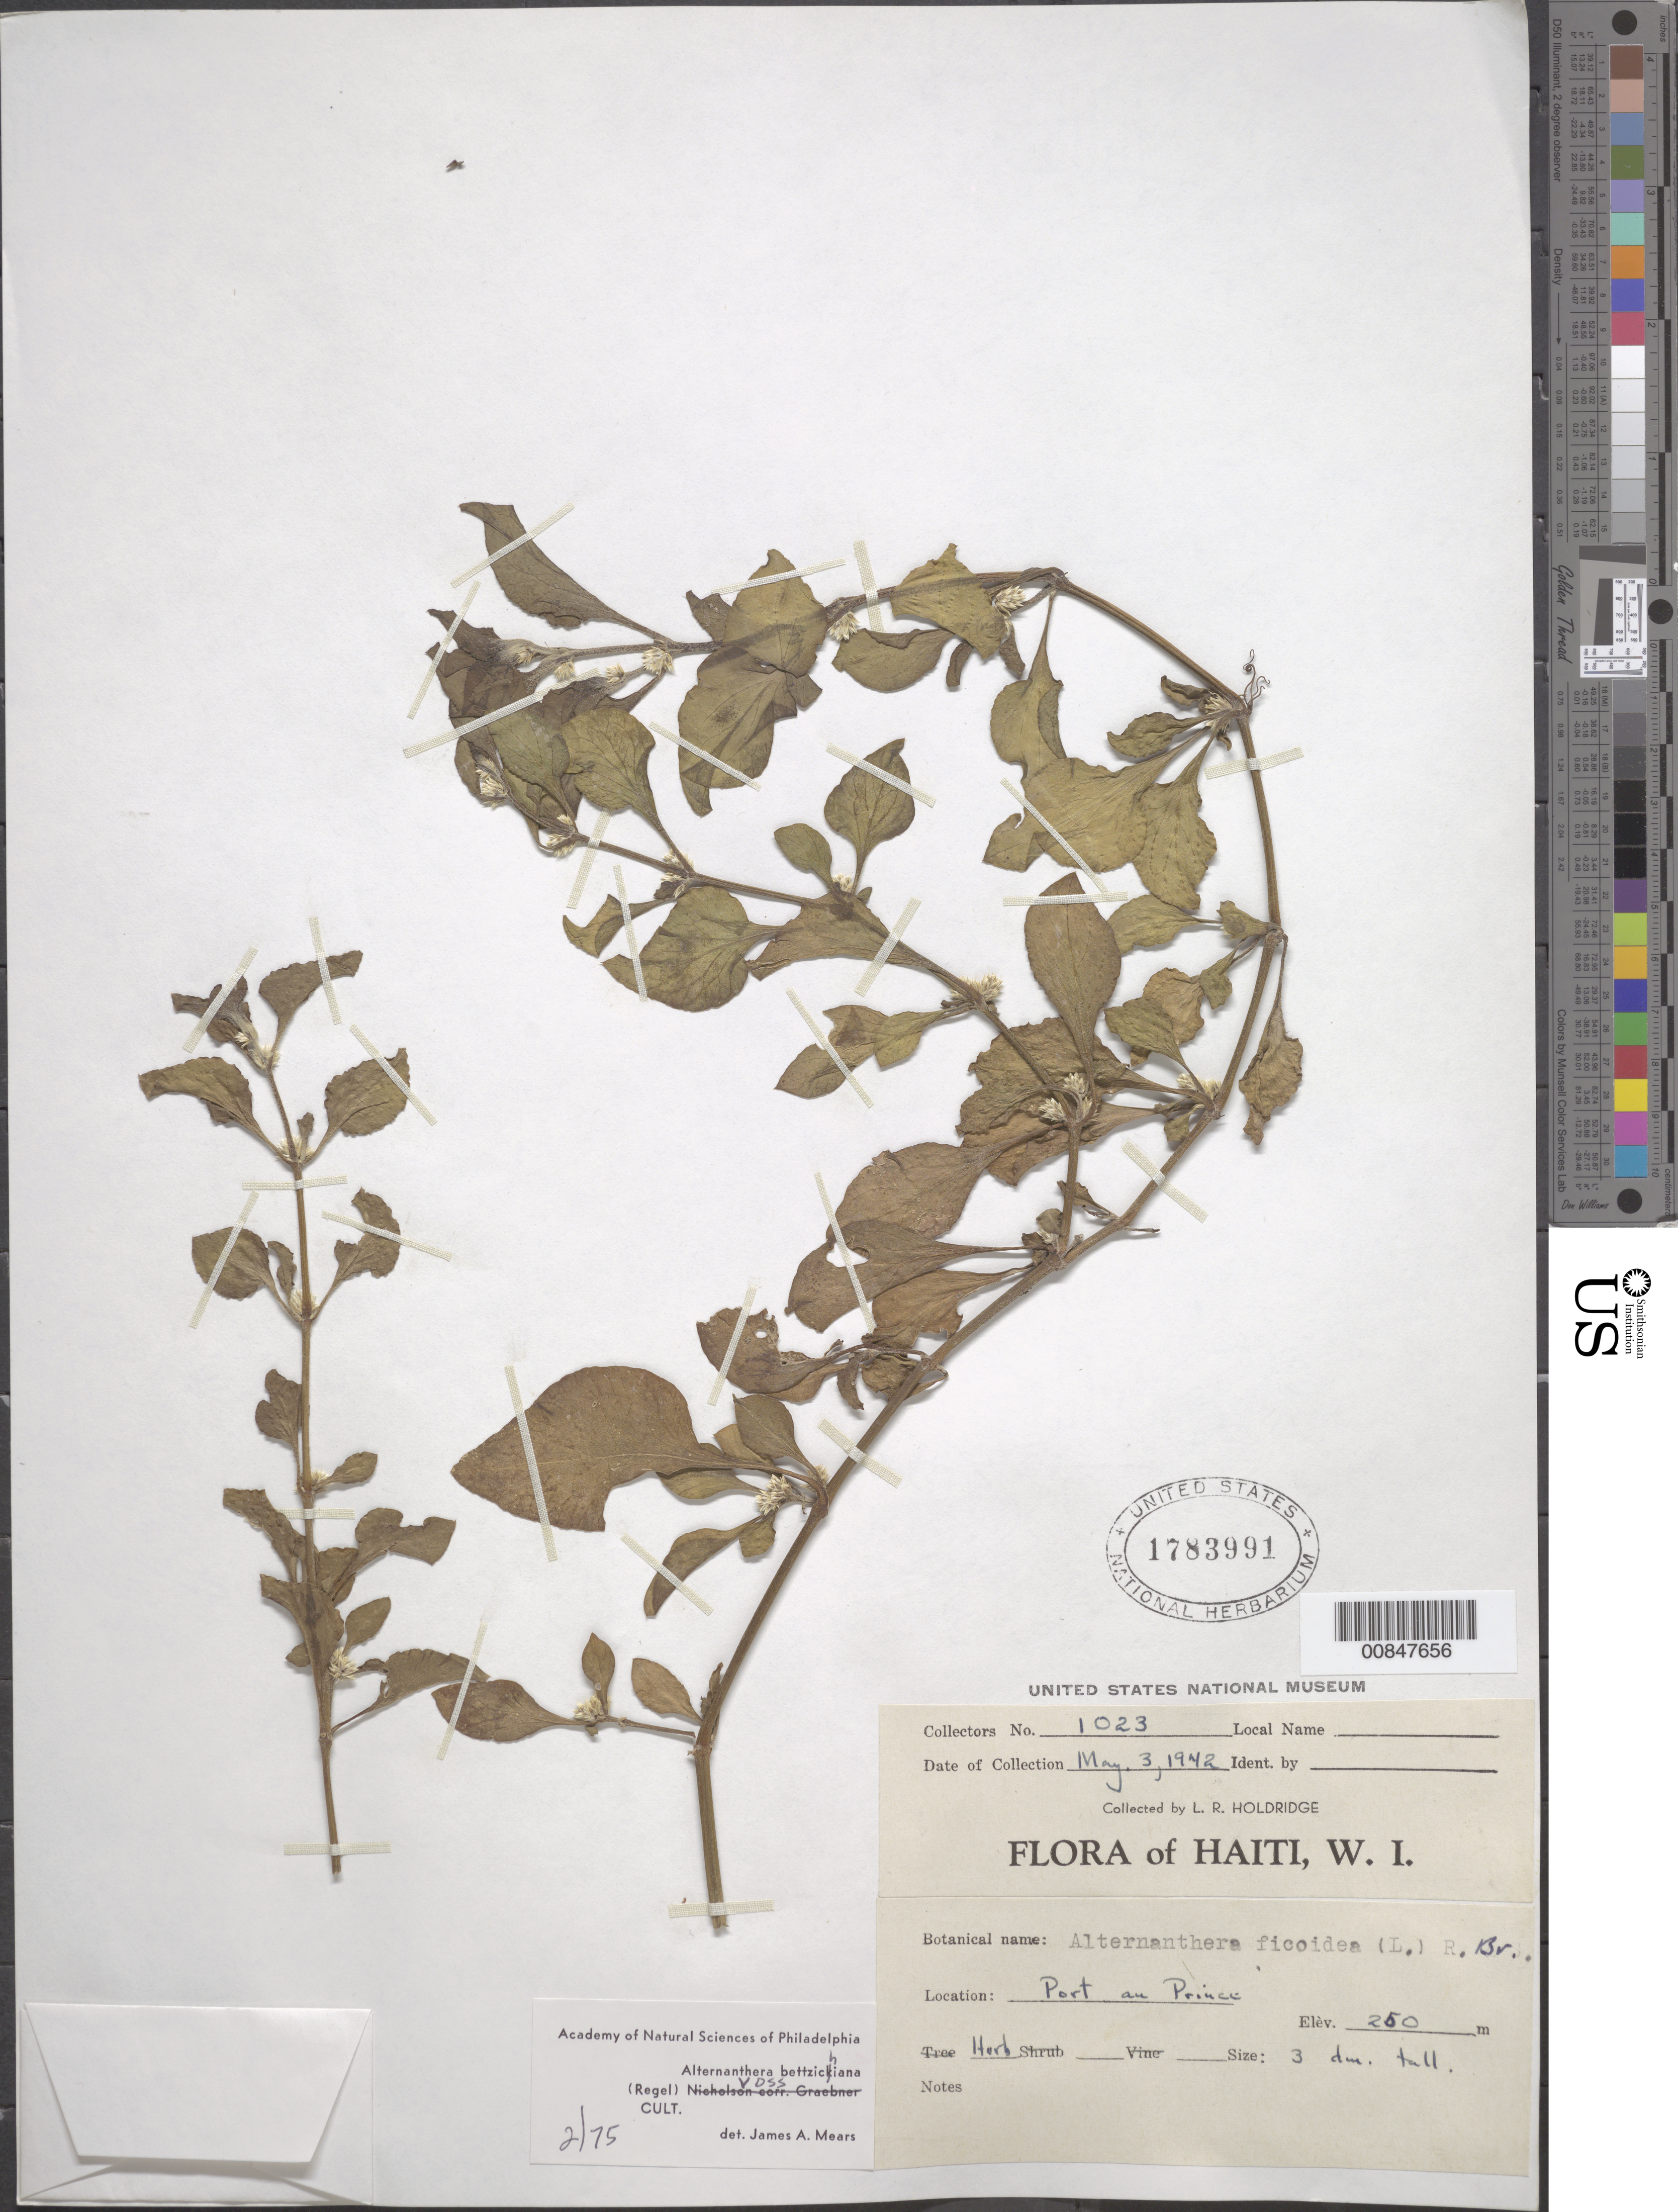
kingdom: Plantae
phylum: Tracheophyta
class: Magnoliopsida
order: Caryophyllales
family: Amaranthaceae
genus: Alternanthera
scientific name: Alternanthera tenella var. bettzickiana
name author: (Regel) Veldkamp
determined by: Mears, J. A., (PH), Academy of Natural Sciences of Philadelphia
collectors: L. Holdridge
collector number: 1023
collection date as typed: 03 May 1942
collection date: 1942-05-03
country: Haiti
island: Hispaniola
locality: Port au Prince.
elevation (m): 250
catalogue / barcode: US 1783991